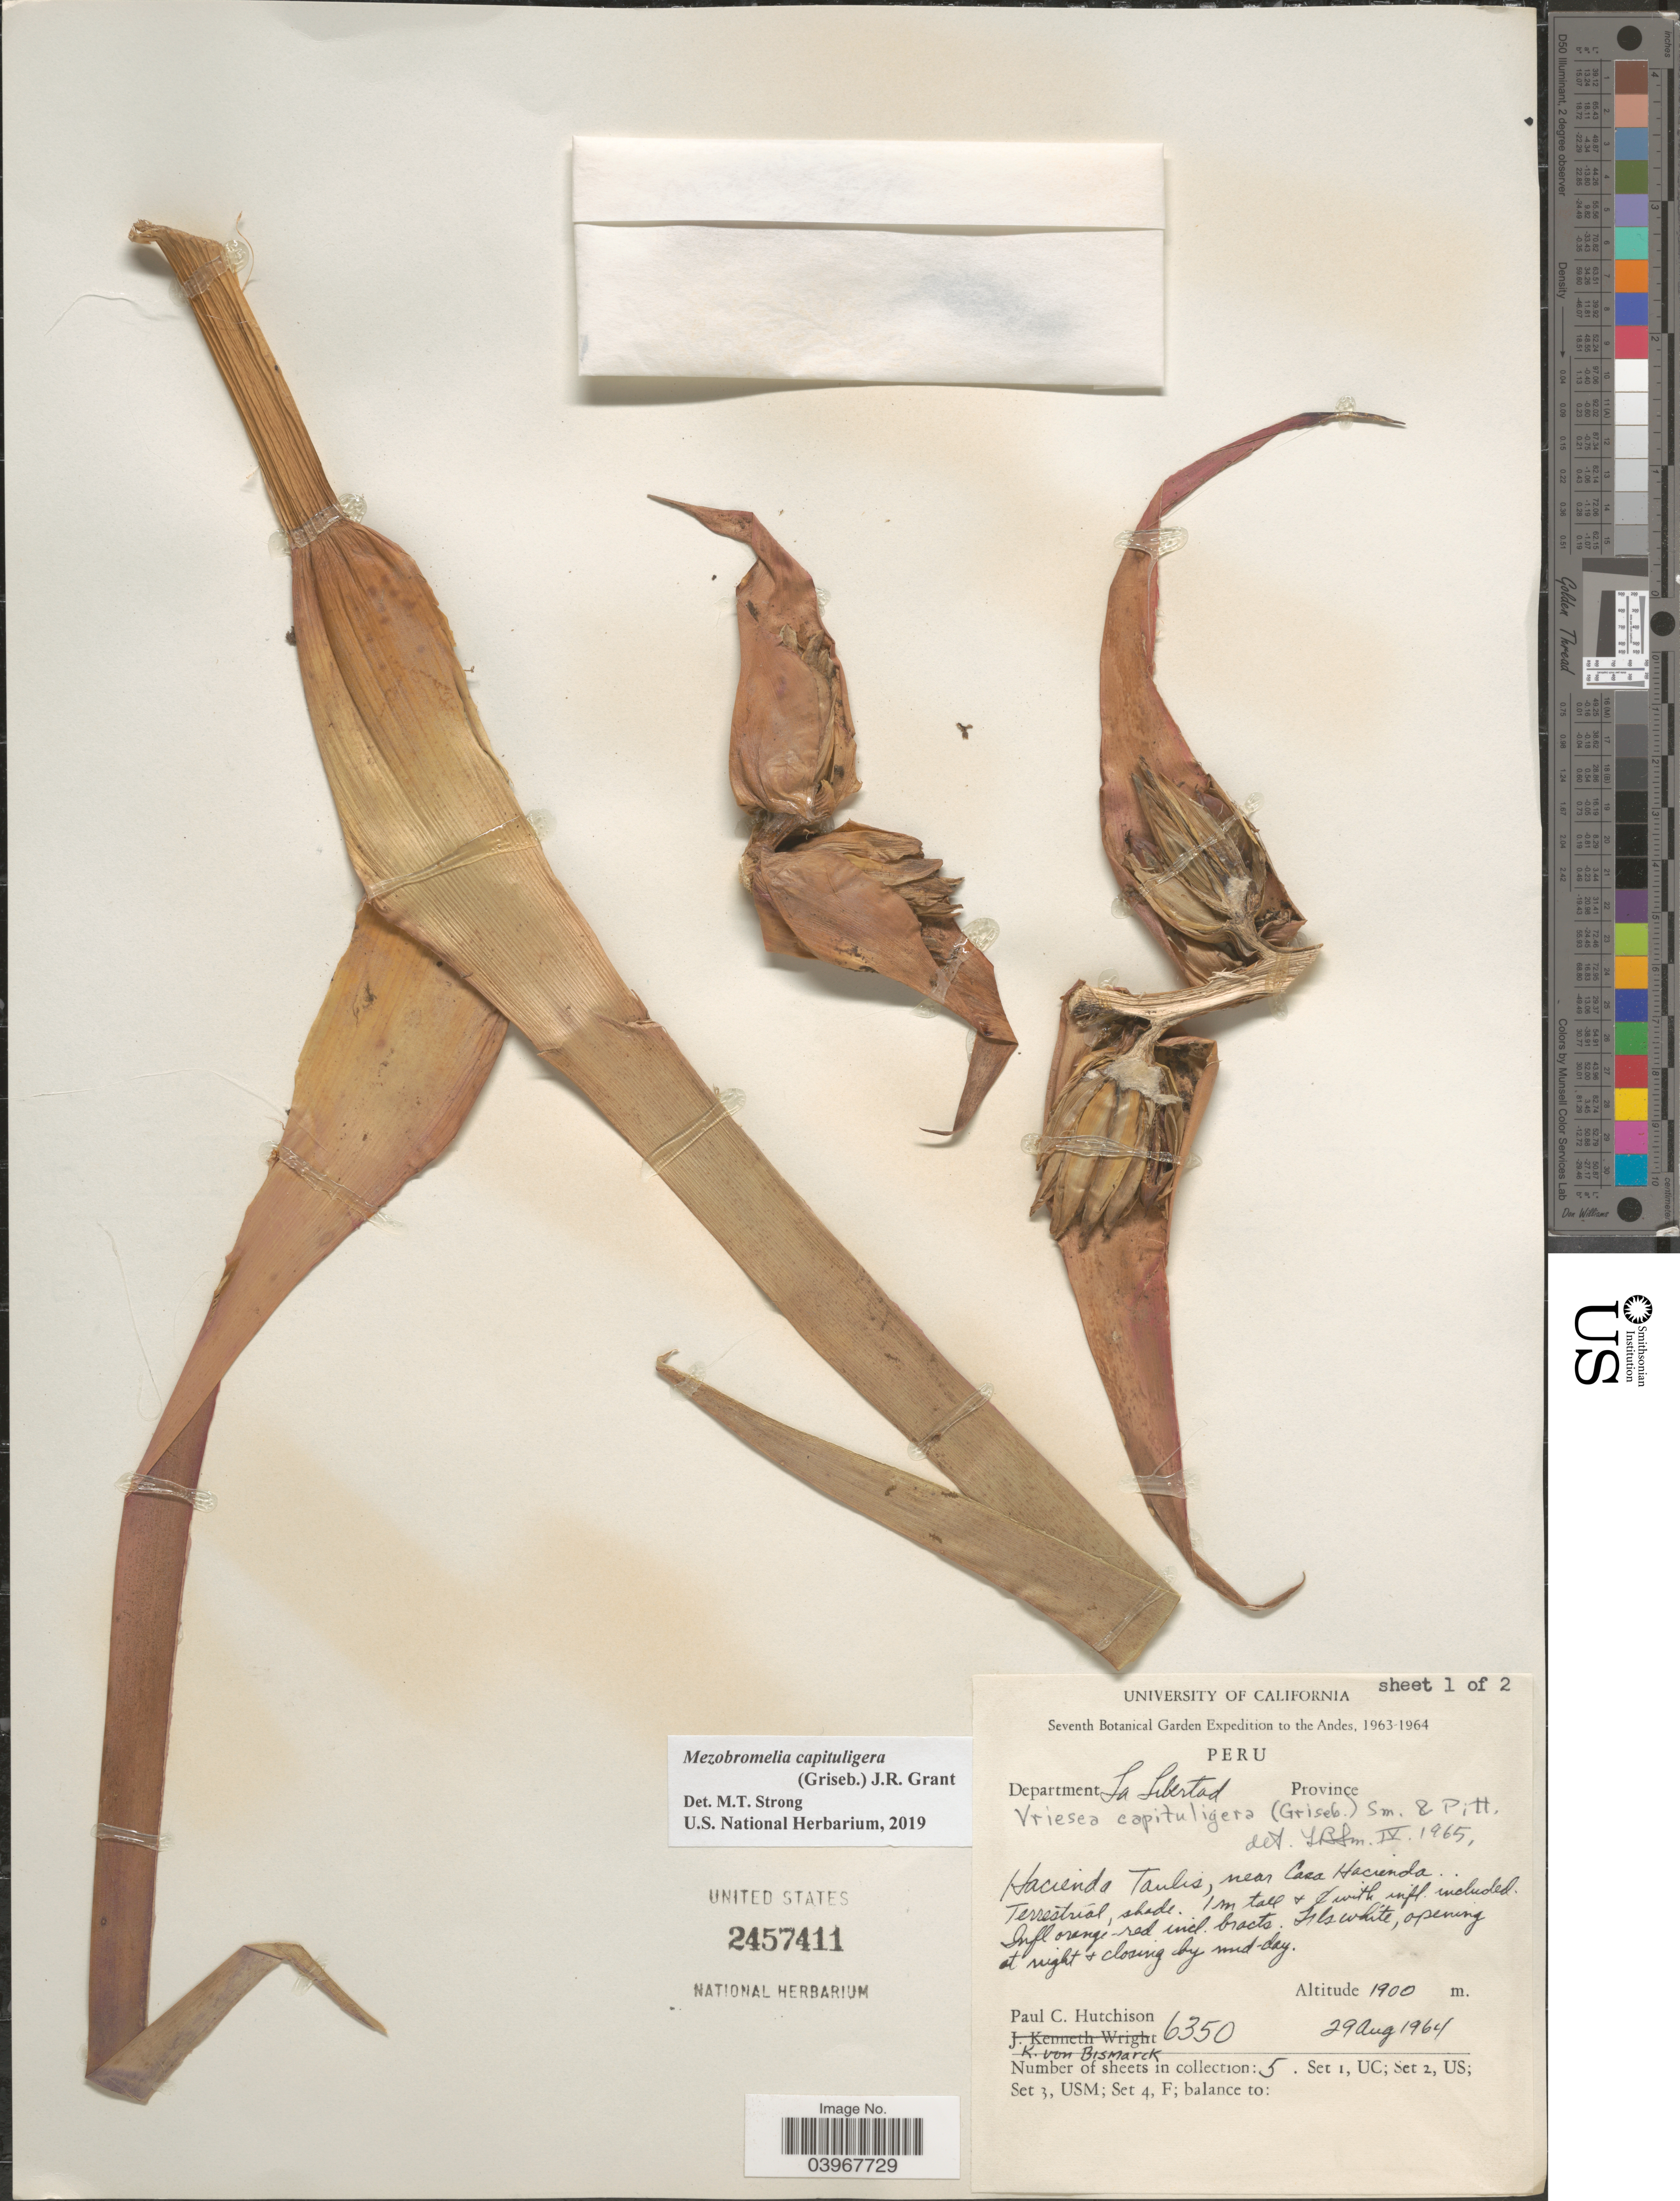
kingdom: Plantae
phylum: Tracheophyta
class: Liliopsida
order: Poales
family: Bromeliaceae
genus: Mezobromelia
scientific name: Mezobromelia capituligera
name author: (Griseb.) J.R. Grant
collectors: P. C. Hutchison & K. von Bismarck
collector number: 6350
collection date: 1964-08-29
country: Peru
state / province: La Libertad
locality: The Andes. Department La Libertad. Hacienda Taulis, near Casa Hacienda.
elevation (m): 1900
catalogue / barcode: US 2457411